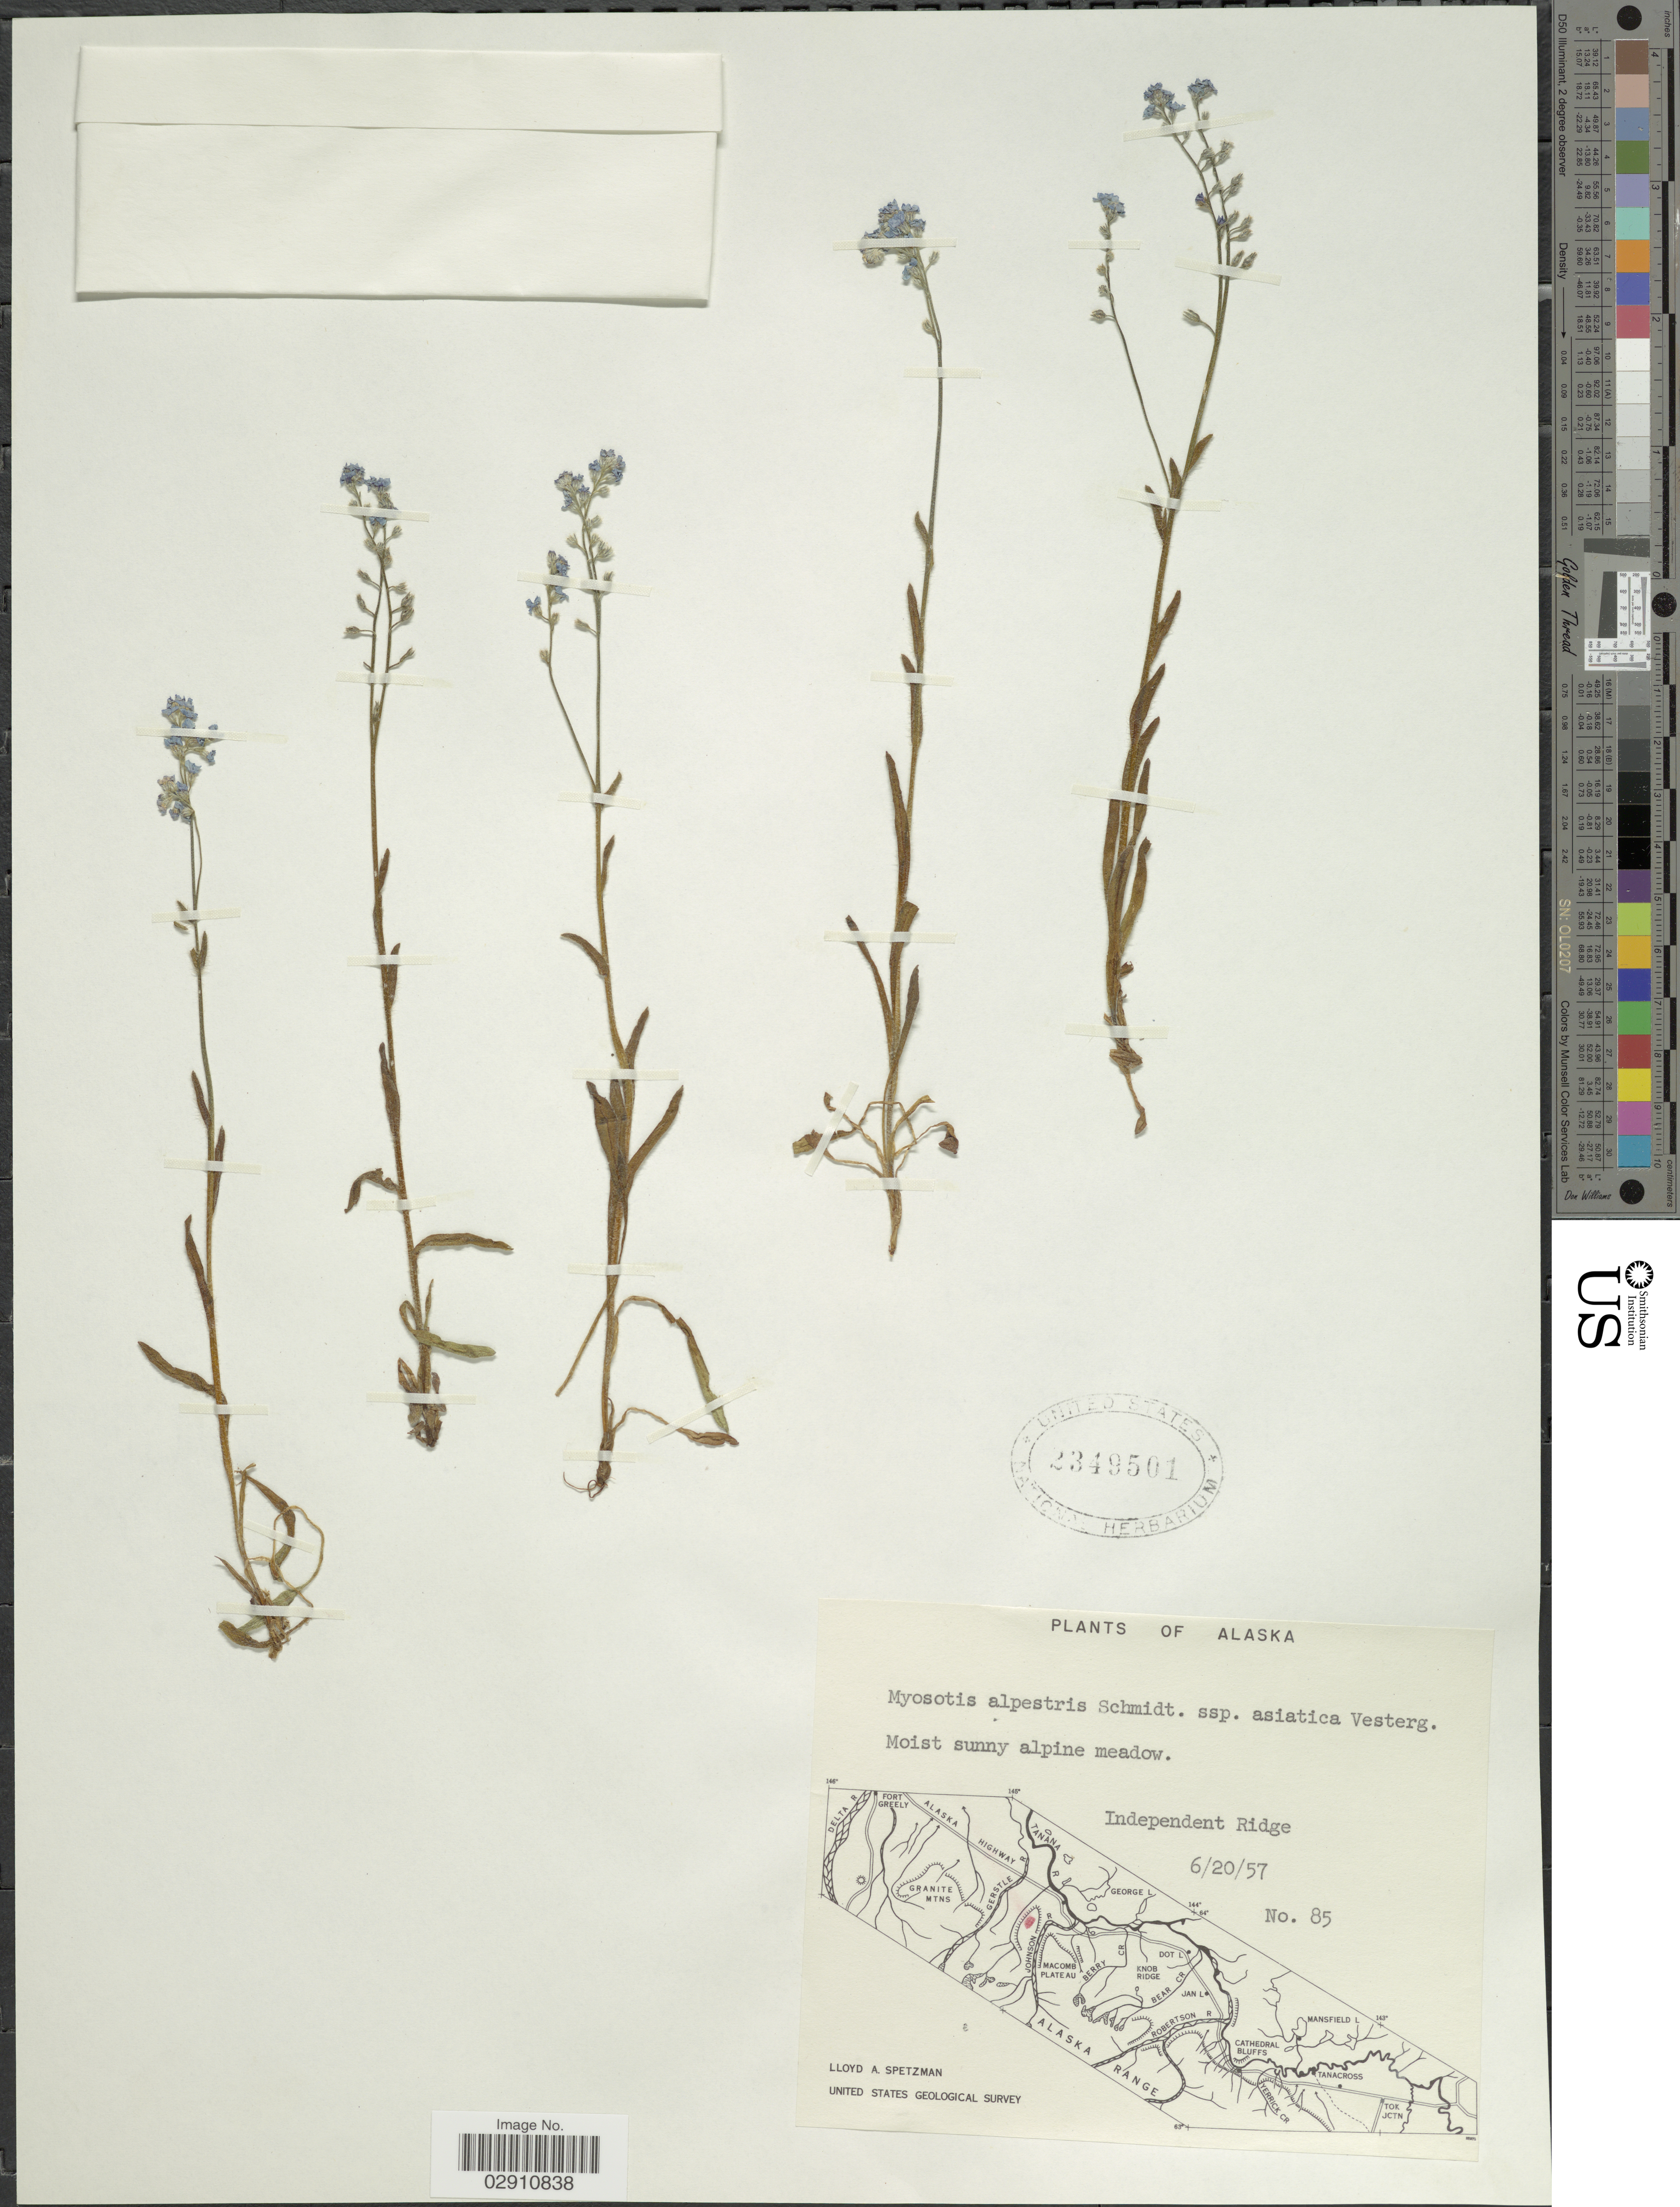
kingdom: Plantae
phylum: Tracheophyta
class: Magnoliopsida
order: Boraginales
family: Boraginaceae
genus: Myosotis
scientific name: Myosotis alpestris subsp. asiatica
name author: Vestergr.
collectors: L. Spetzman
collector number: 85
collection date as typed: Transcribed d/m/y: 20/6/57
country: United States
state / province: Alaska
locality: Independent Ridge.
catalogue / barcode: US 2349501